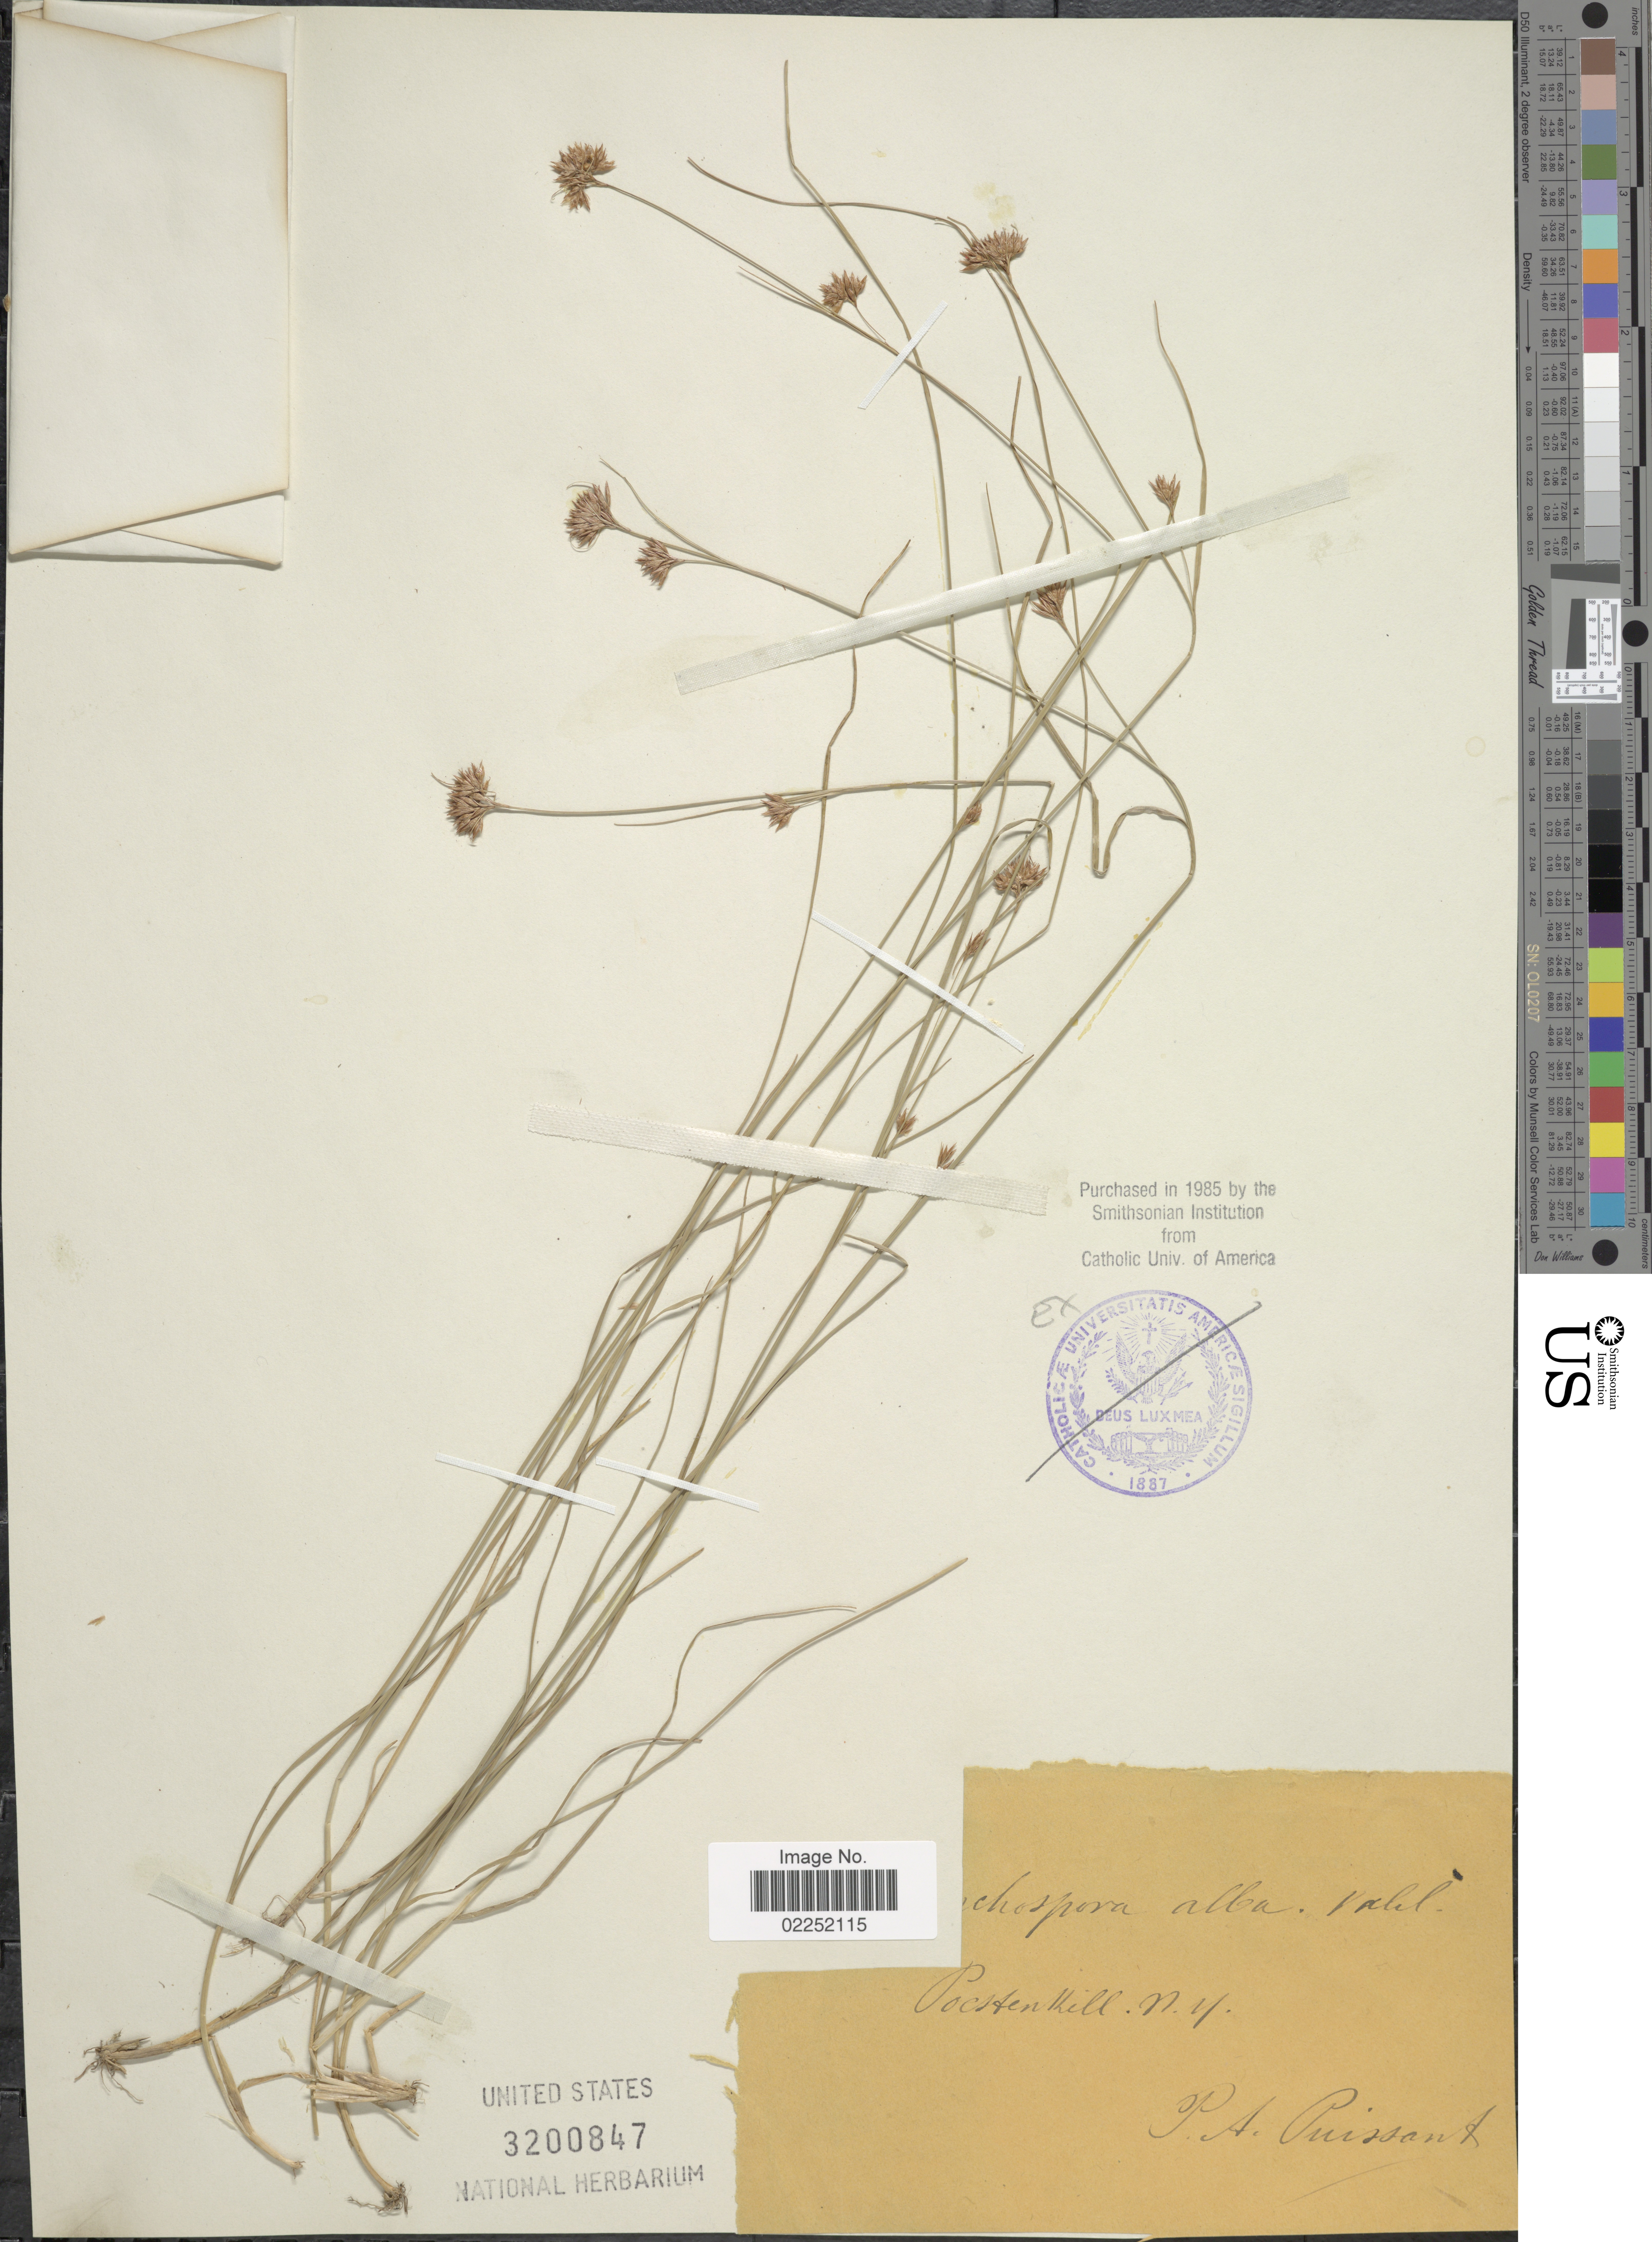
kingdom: Plantae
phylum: Tracheophyta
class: Liliopsida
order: Poales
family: Cyperaceae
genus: Rhynchospora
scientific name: Rhynchospora alba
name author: (L.) Vahl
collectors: P. Puissant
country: United States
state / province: New York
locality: Poestenkill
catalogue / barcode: US 3200847